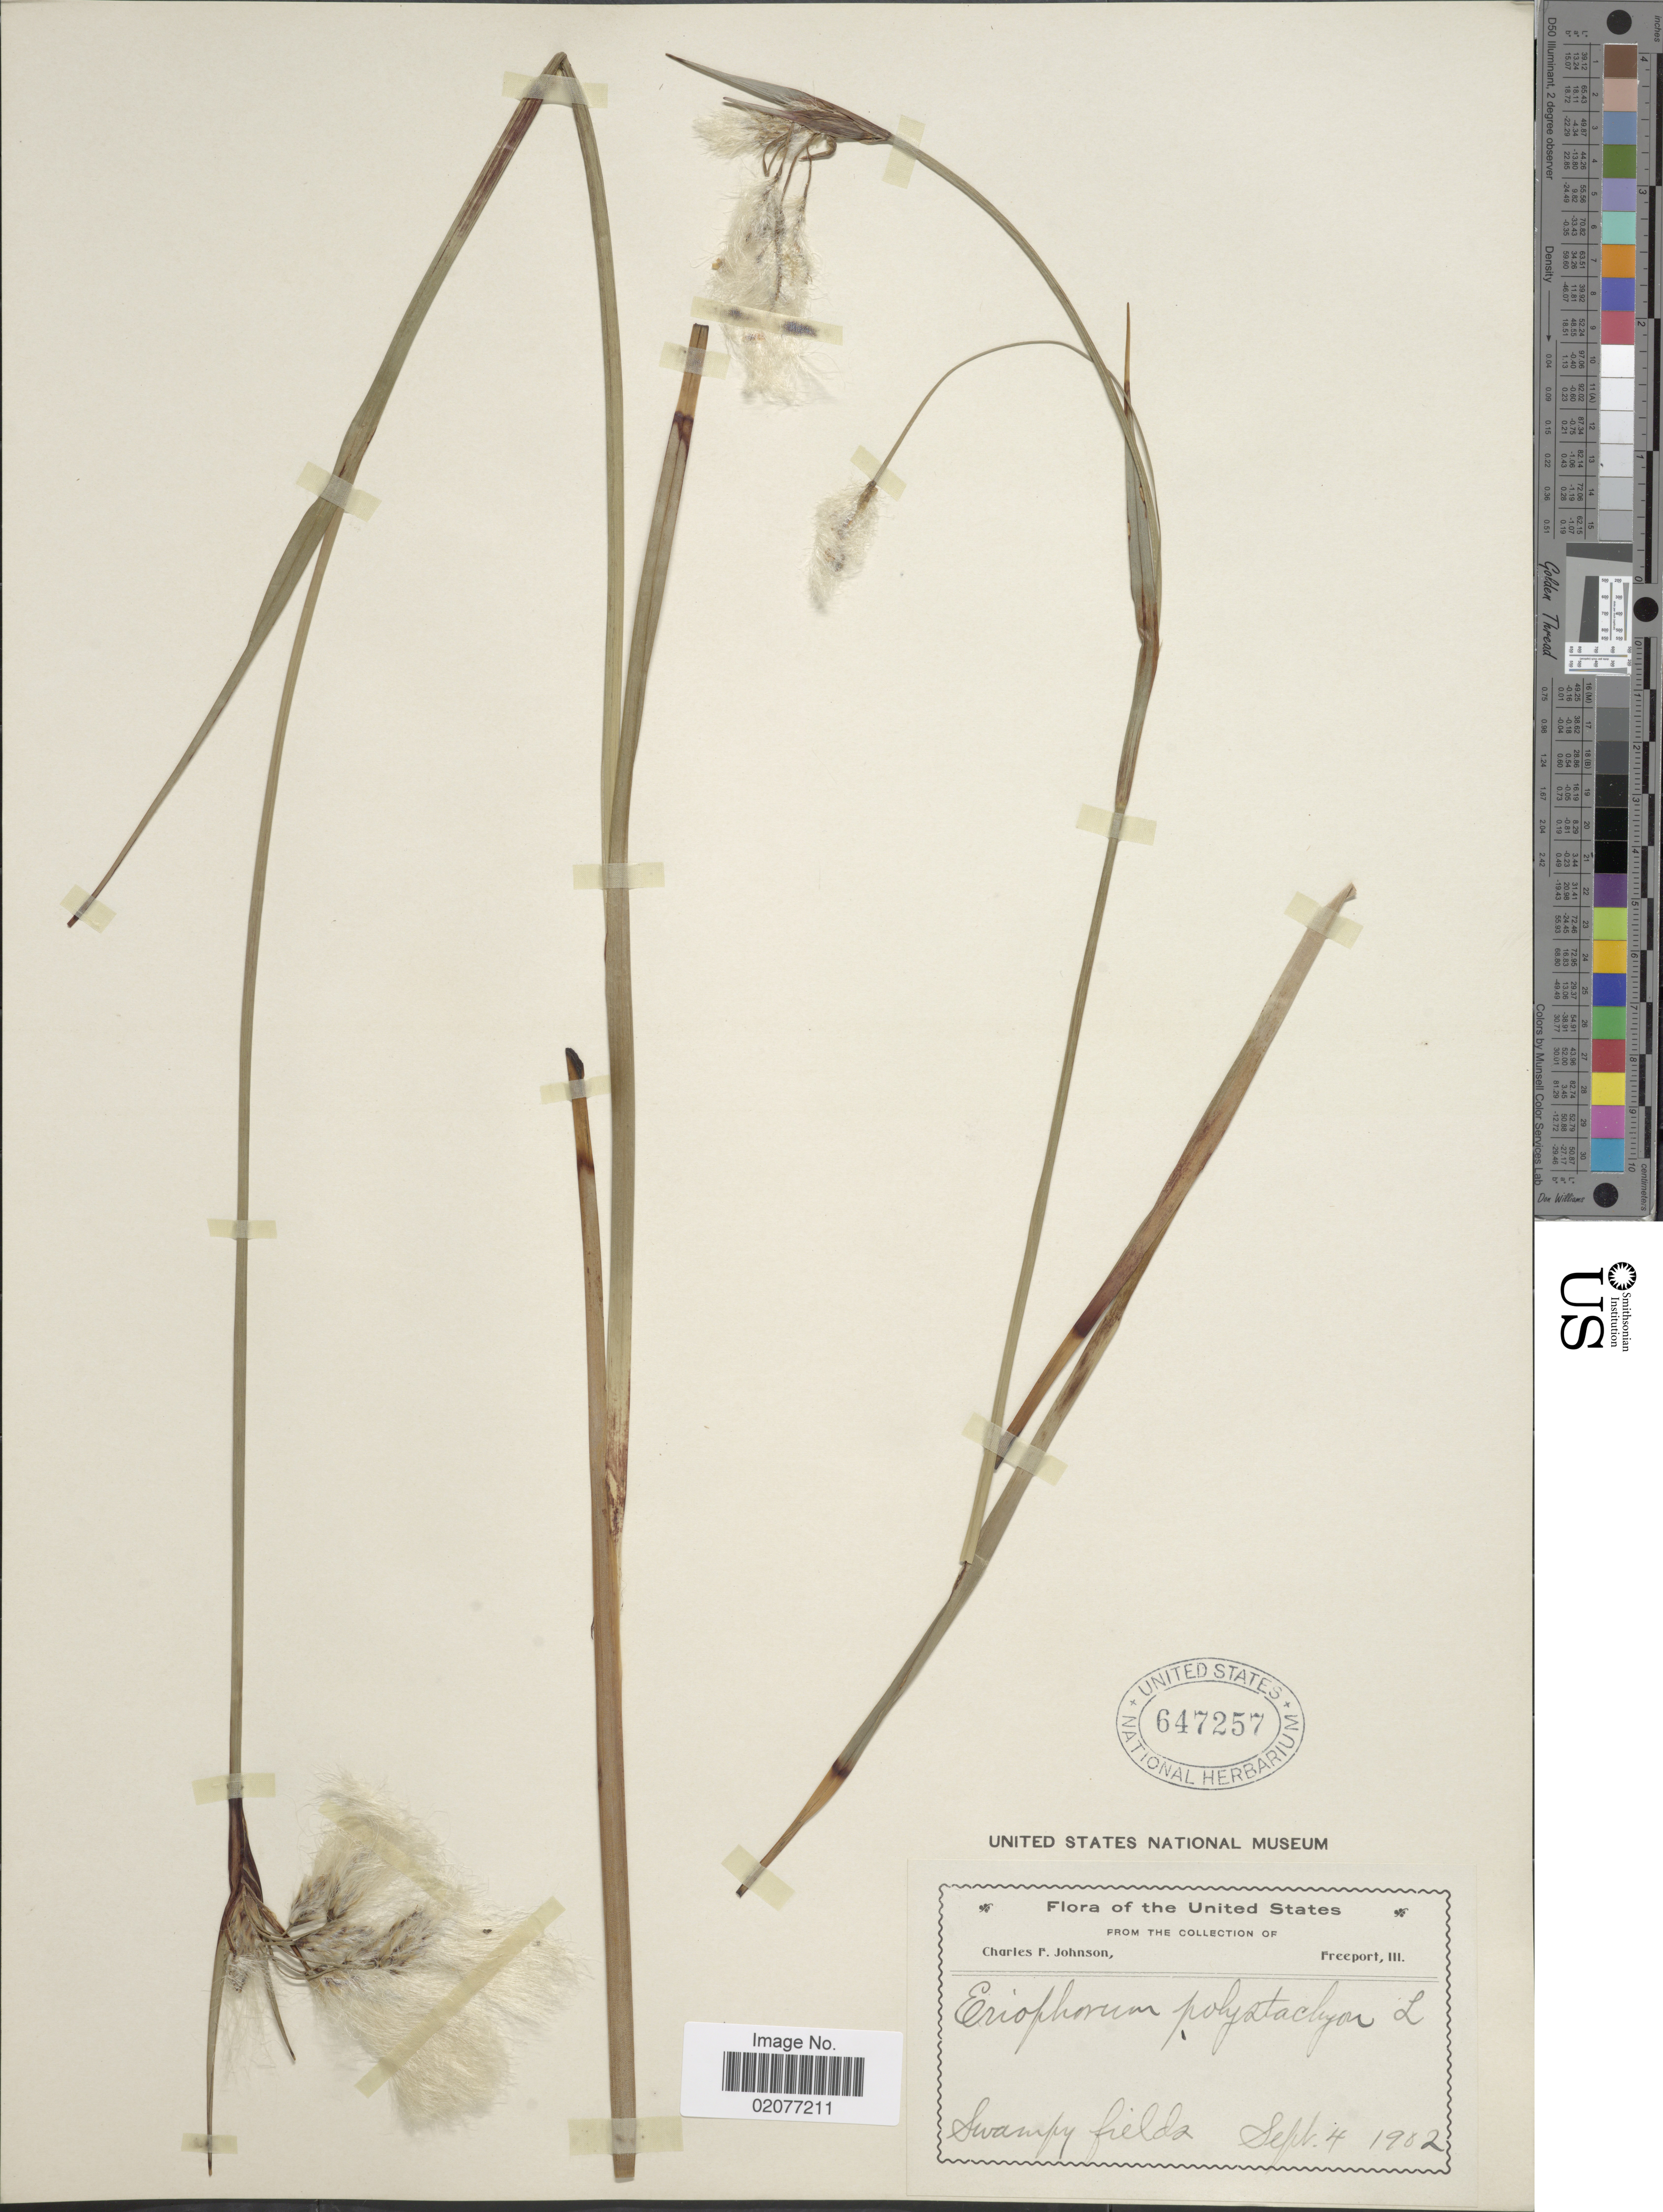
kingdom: Plantae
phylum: Tracheophyta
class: Liliopsida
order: Poales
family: Cyperaceae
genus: Eriophorum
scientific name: Eriophorum angustifolium subsp. angustifolium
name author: Honck.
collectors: C. Johnson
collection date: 1902-09-04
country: United States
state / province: Illinois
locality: Swampy fields.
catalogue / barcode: US 647257